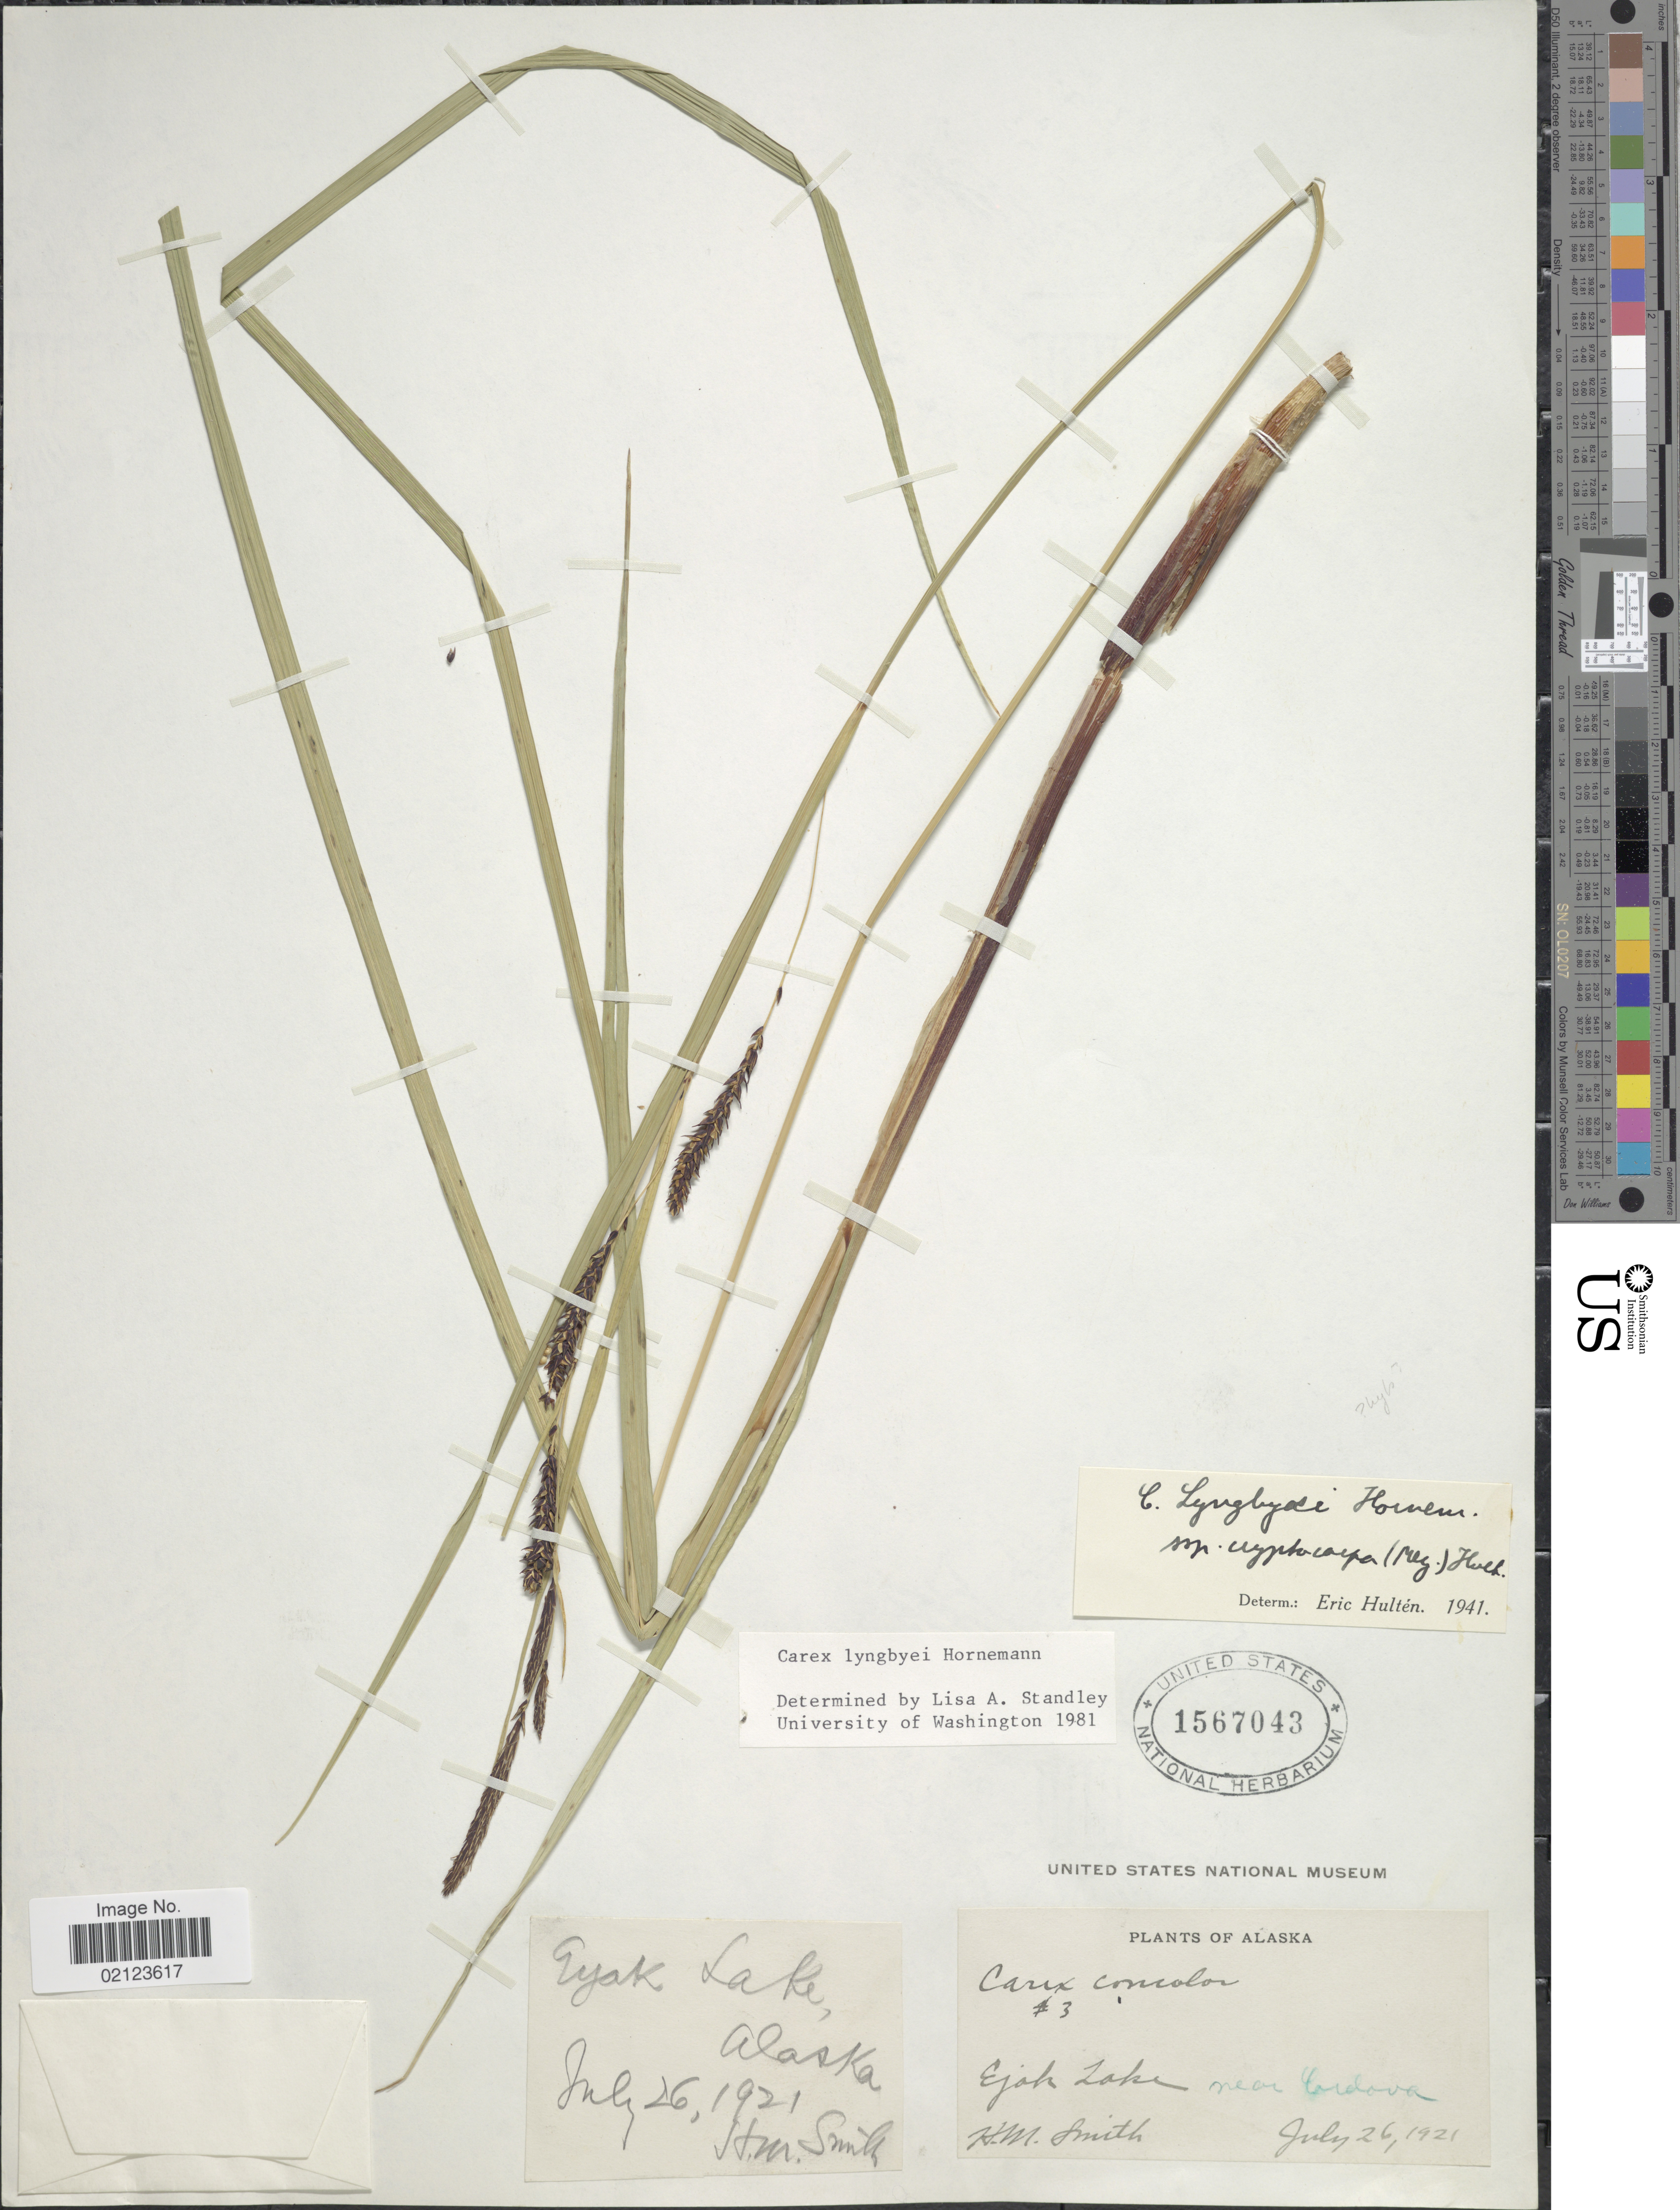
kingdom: Plantae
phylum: Tracheophyta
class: Liliopsida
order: Poales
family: Cyperaceae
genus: Carex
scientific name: Carex lyngbyei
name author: Hornem.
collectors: H. M. Smith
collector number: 3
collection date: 1921-07-26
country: United States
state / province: Alaska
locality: Ejak Lake near Cordova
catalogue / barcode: US 1567043